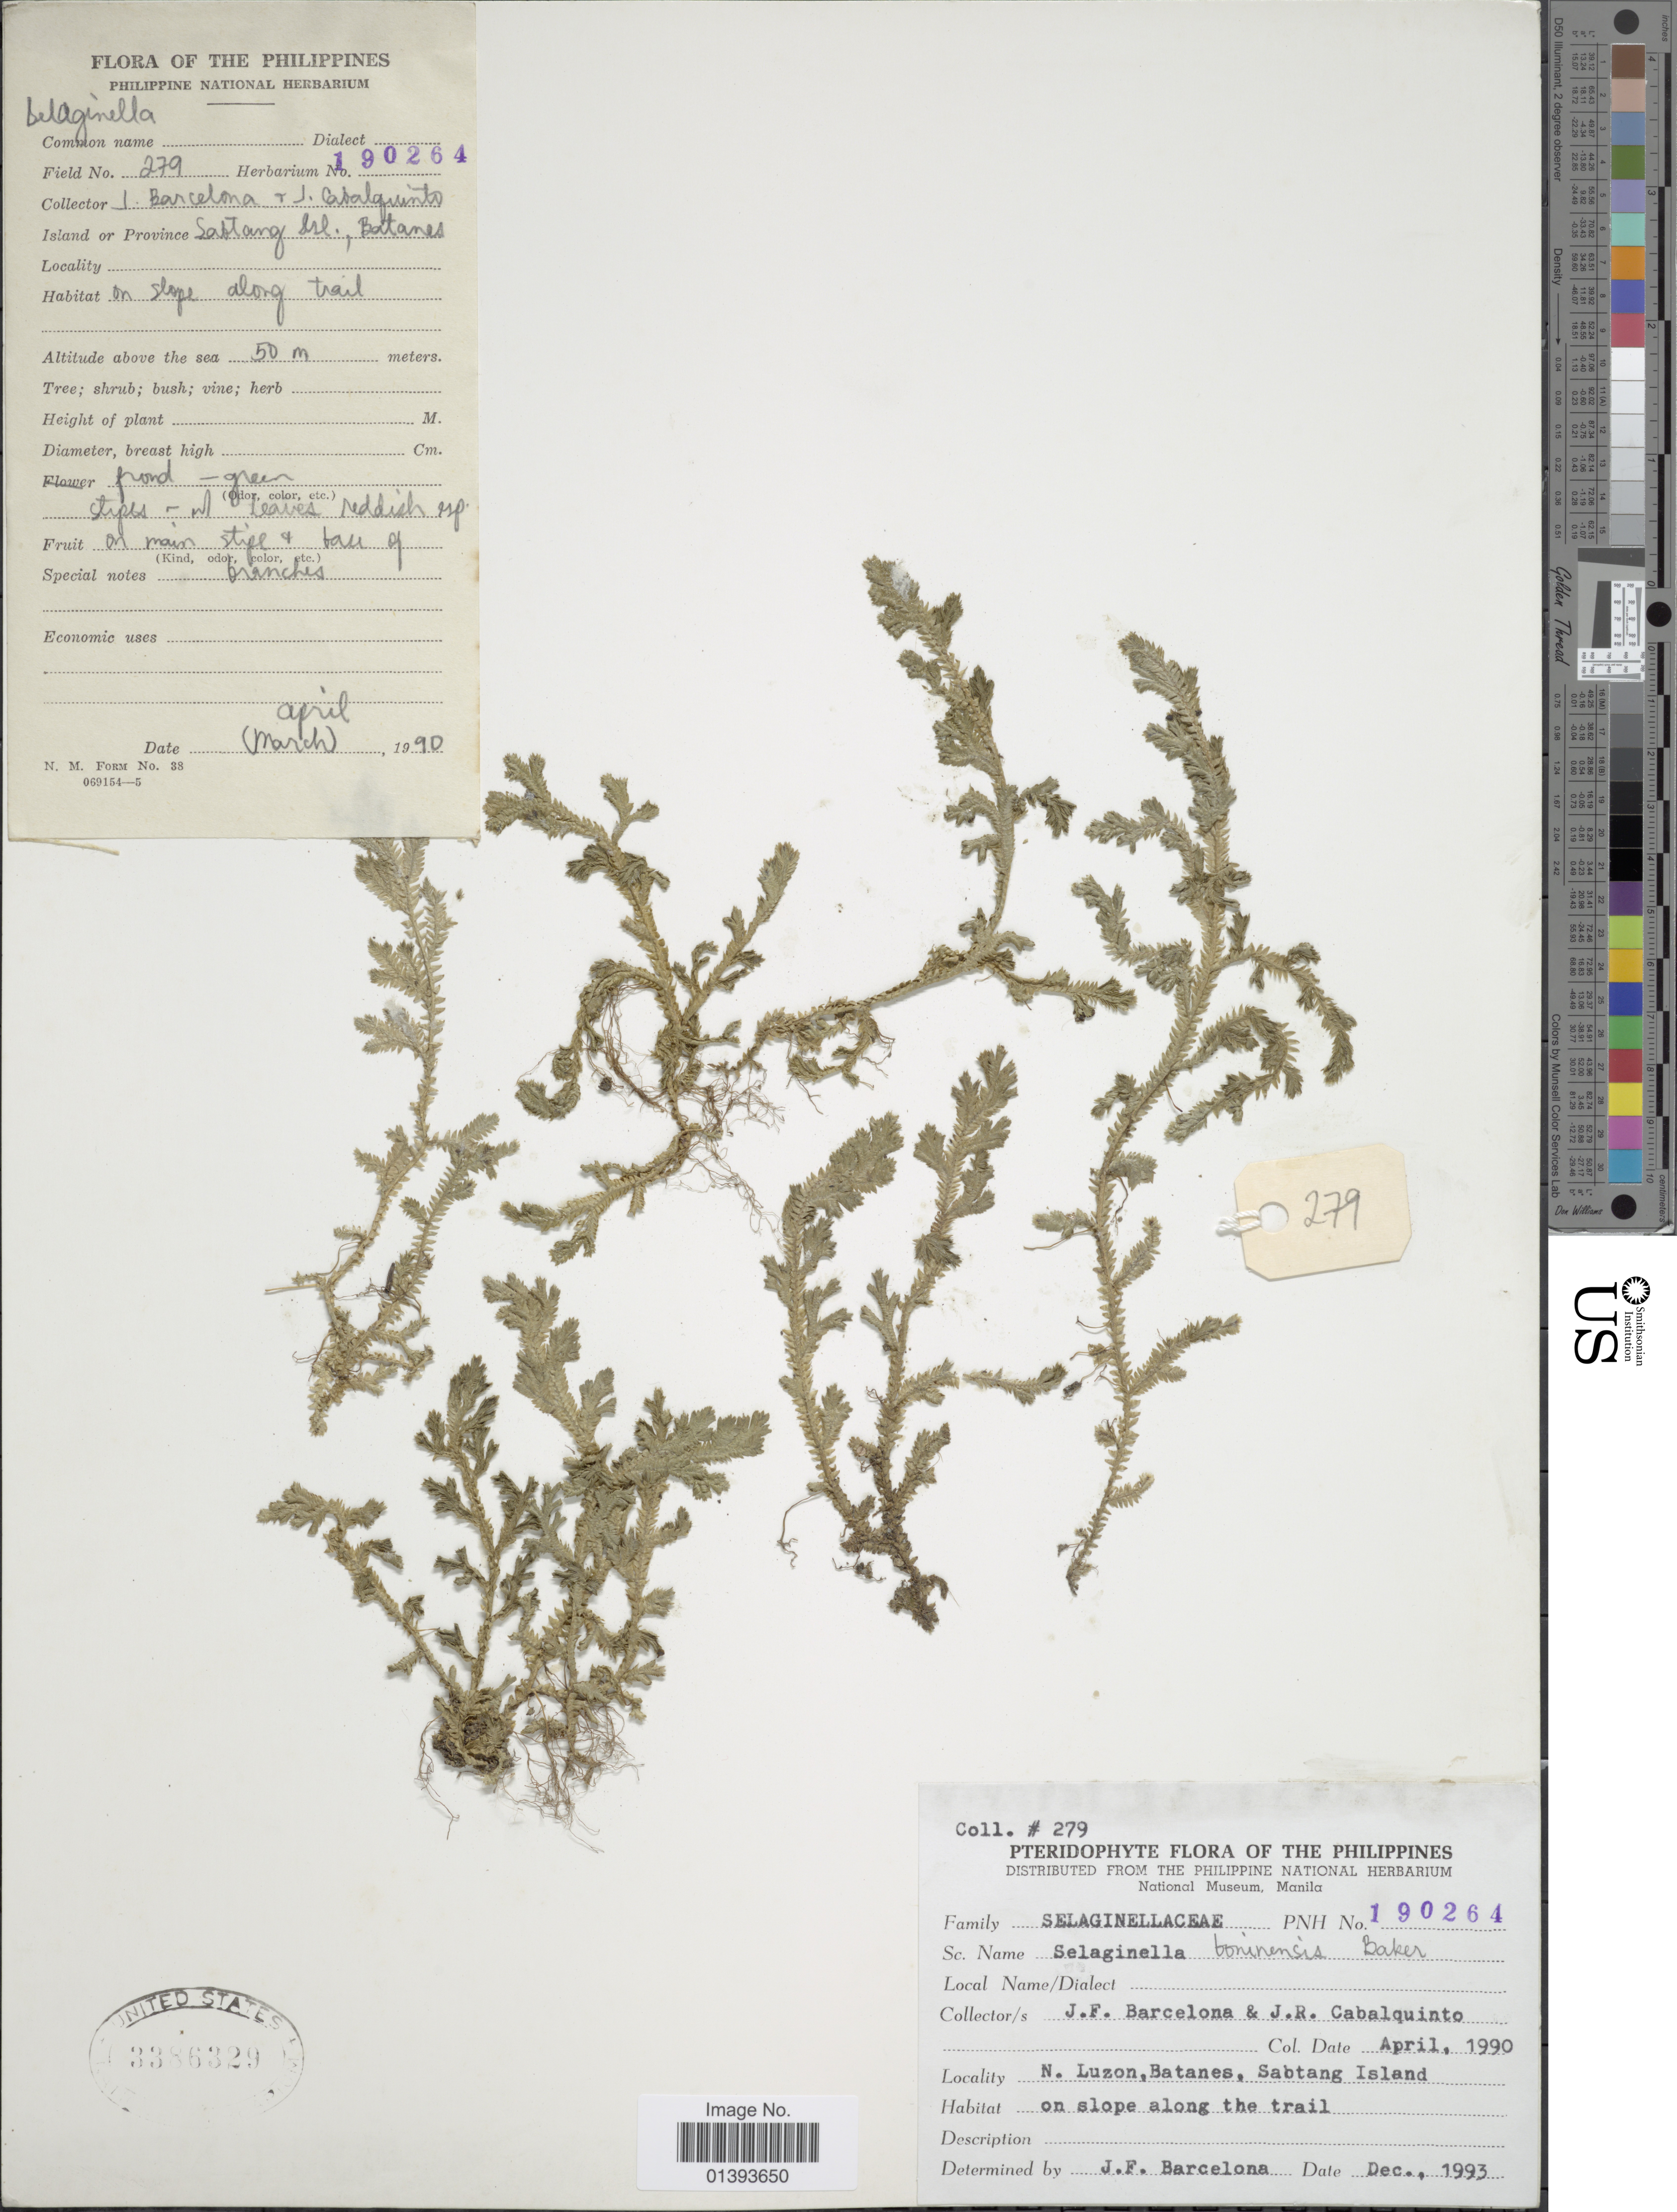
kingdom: Plantae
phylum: Tracheophyta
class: Lycopodiopsida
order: Selaginellales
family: Selaginellaceae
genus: Selaginella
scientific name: Selaginella boninensis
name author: Baker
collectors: J. F. Barcelona & J. Cabalquinto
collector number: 190264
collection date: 1990-04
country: Philippines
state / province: Central Luzon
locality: N. Luzon, Batanes, Sabtang Island, on slope along the trail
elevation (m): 50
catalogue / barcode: US 3386329